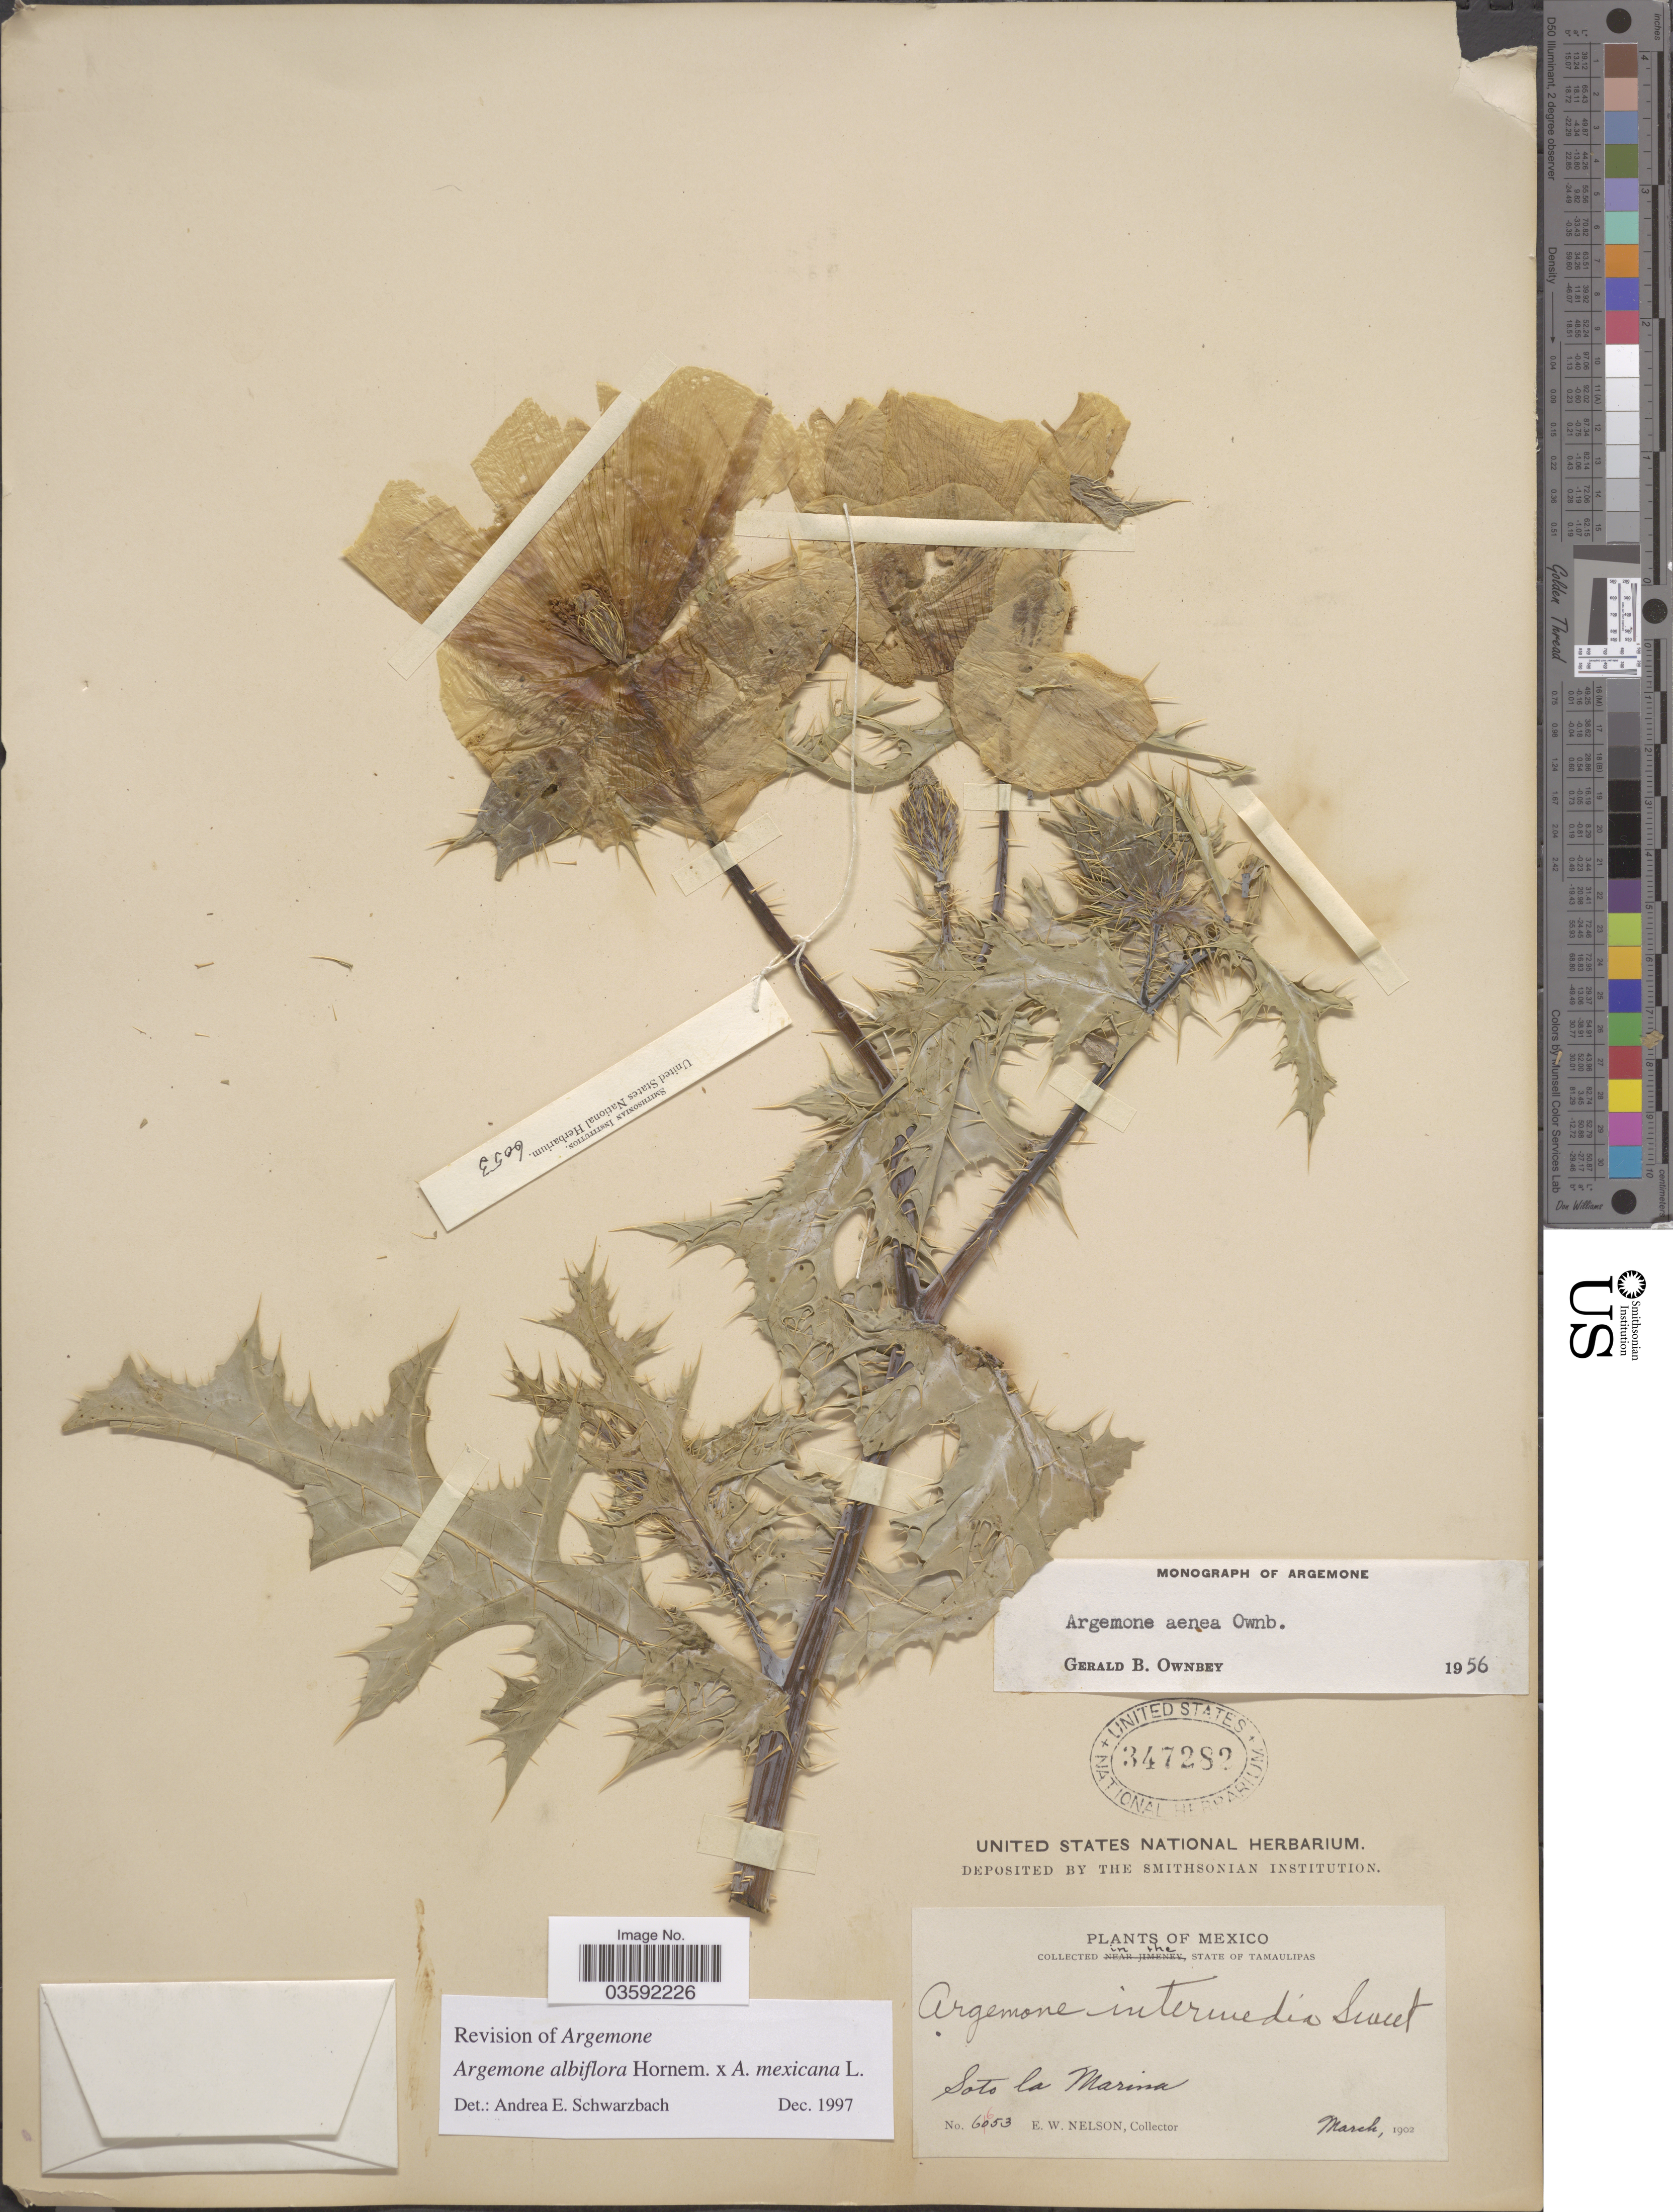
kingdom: Plantae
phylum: Tracheophyta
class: Magnoliopsida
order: Ranunculales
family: Papaveraceae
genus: Argemone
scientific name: Argemone albiflora Hornem. × A. mexicana L.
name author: Hornem.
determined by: Schwarzbach, A. E.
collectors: E. W. Nelson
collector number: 6653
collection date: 1902-03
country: Mexico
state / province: Tamaulipas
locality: Soto la Marina.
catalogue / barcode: US 347282